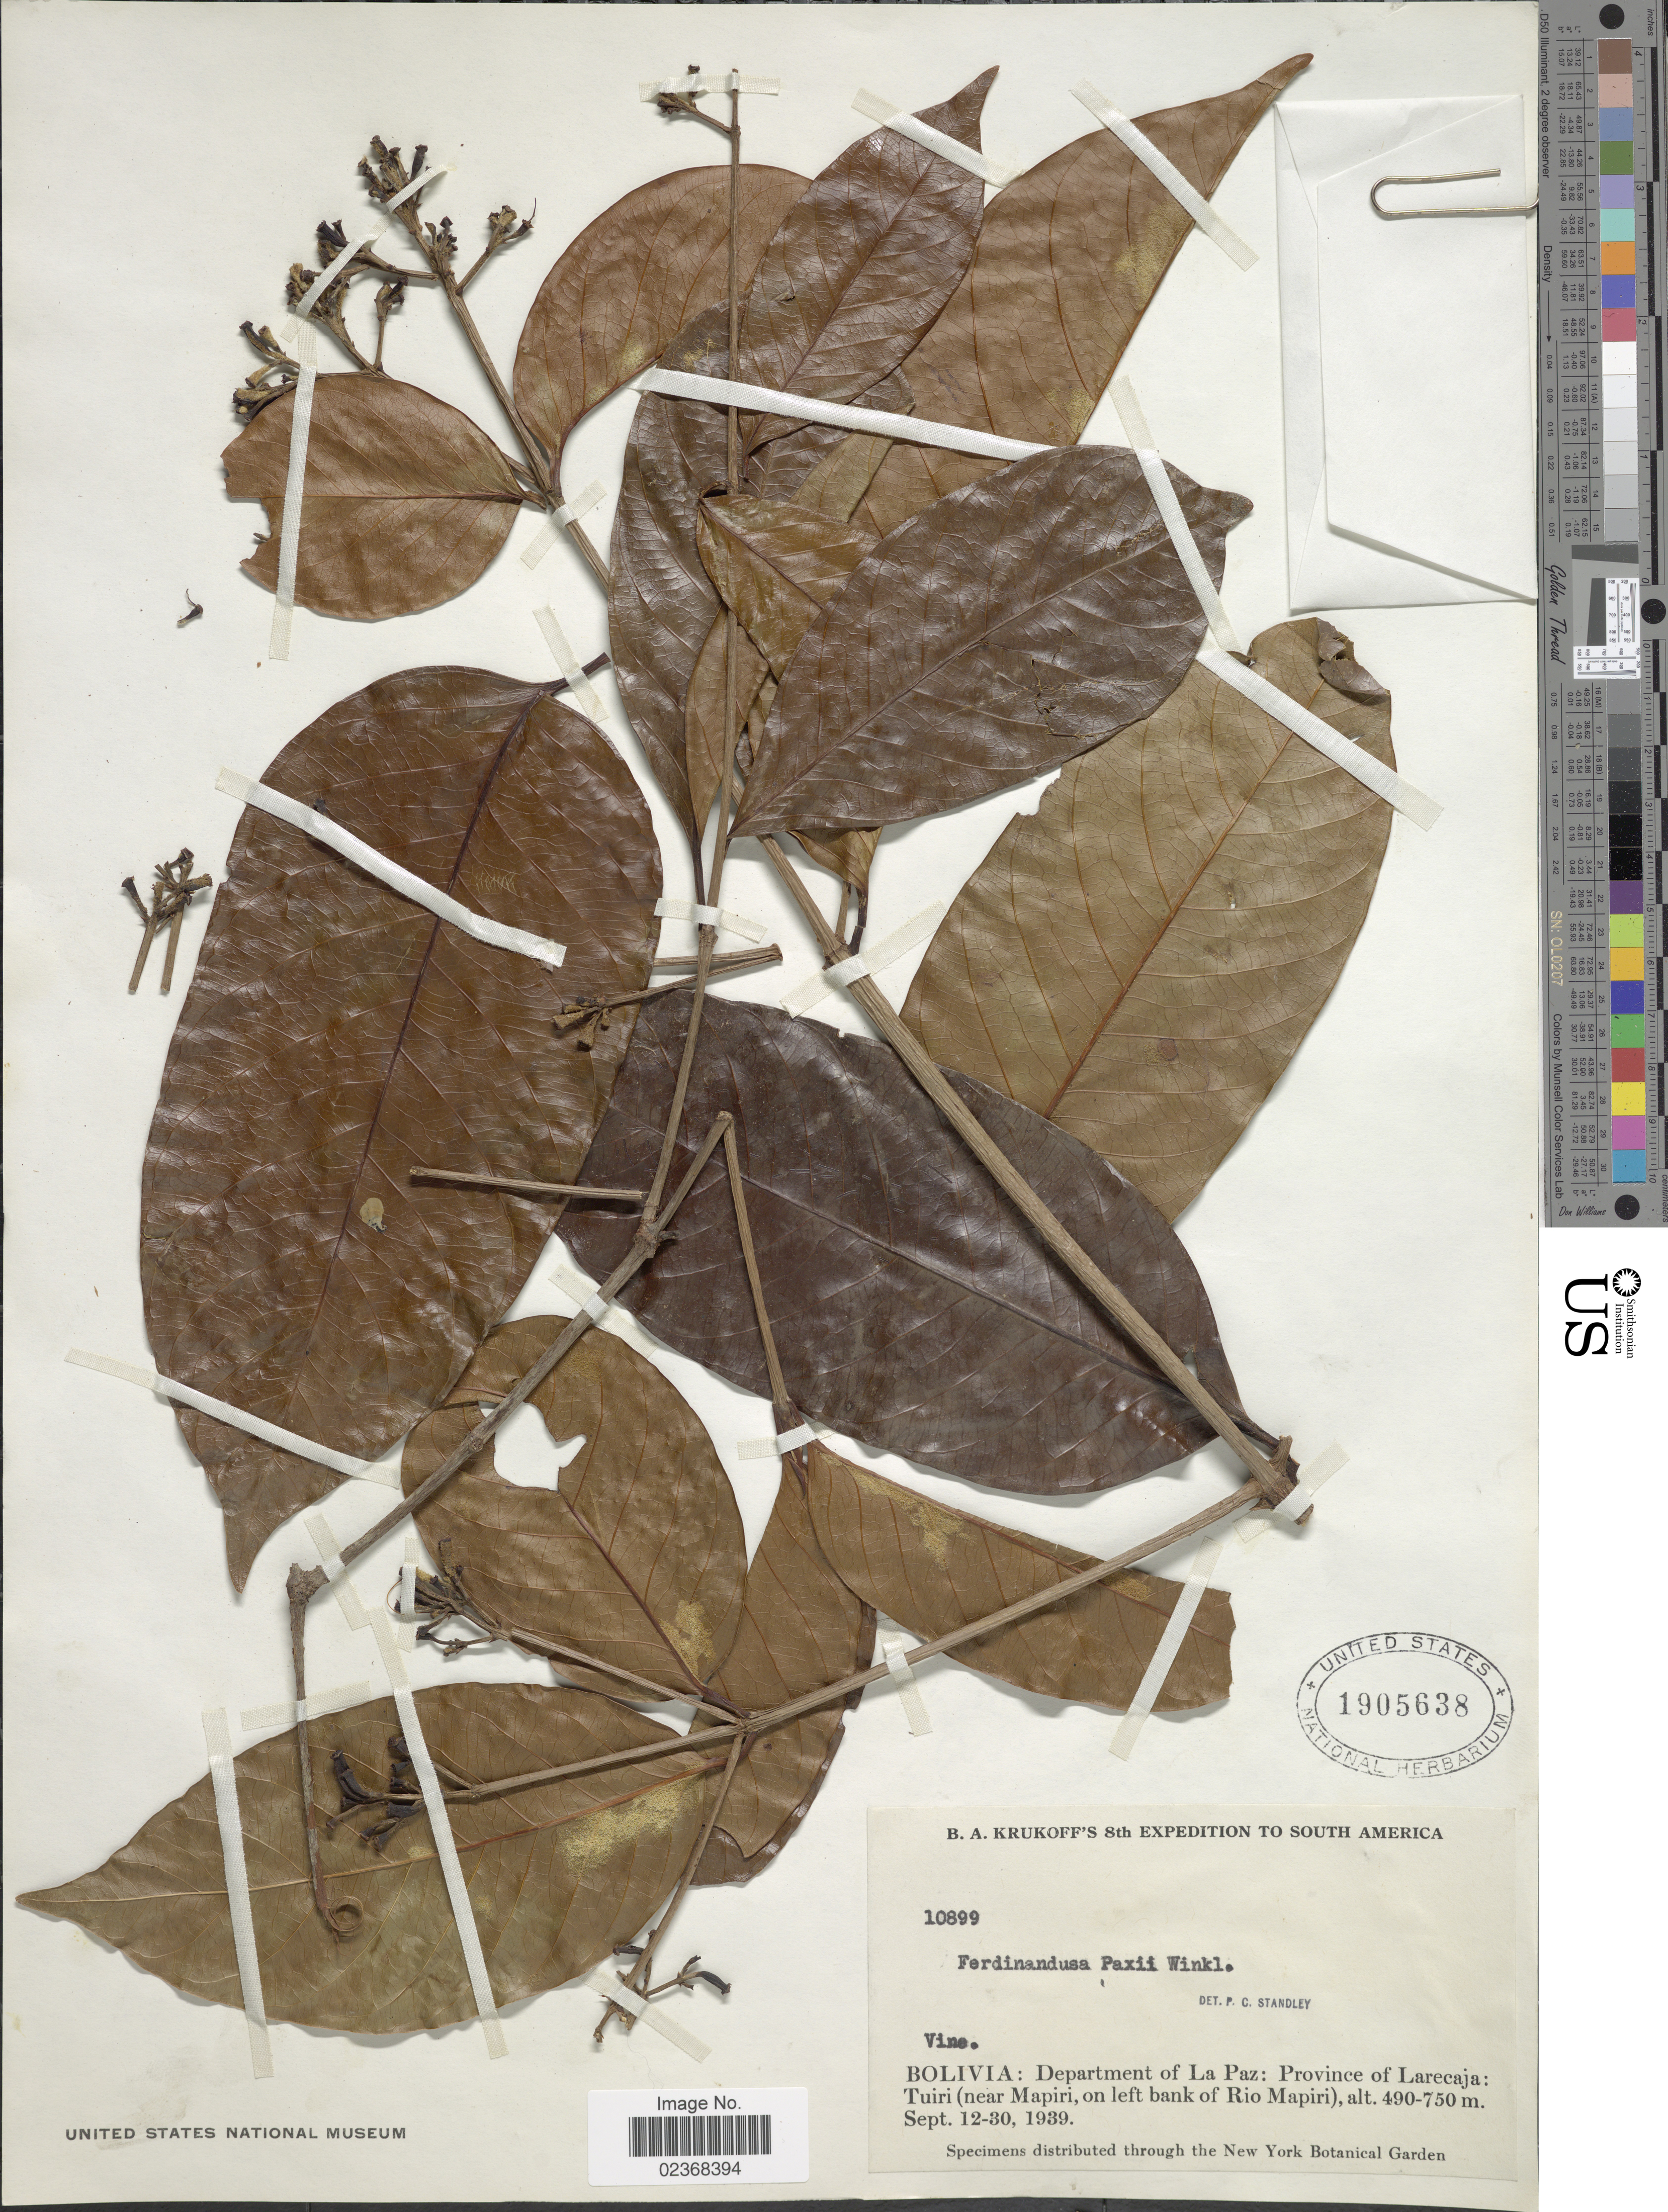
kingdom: Plantae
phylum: Tracheophyta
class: Magnoliopsida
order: Gentianales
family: Rubiaceae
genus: Ferdinandusa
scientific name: Ferdinandusa paxii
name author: H. Winkl.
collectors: B. A. Krukoff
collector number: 10899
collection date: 1939-09-12/1939-09-30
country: Bolivia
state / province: La Paz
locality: Province of Larecaja: Tuiri (near Mapiri, on left bank of Rio Mapiri)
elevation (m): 490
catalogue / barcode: US 1905638